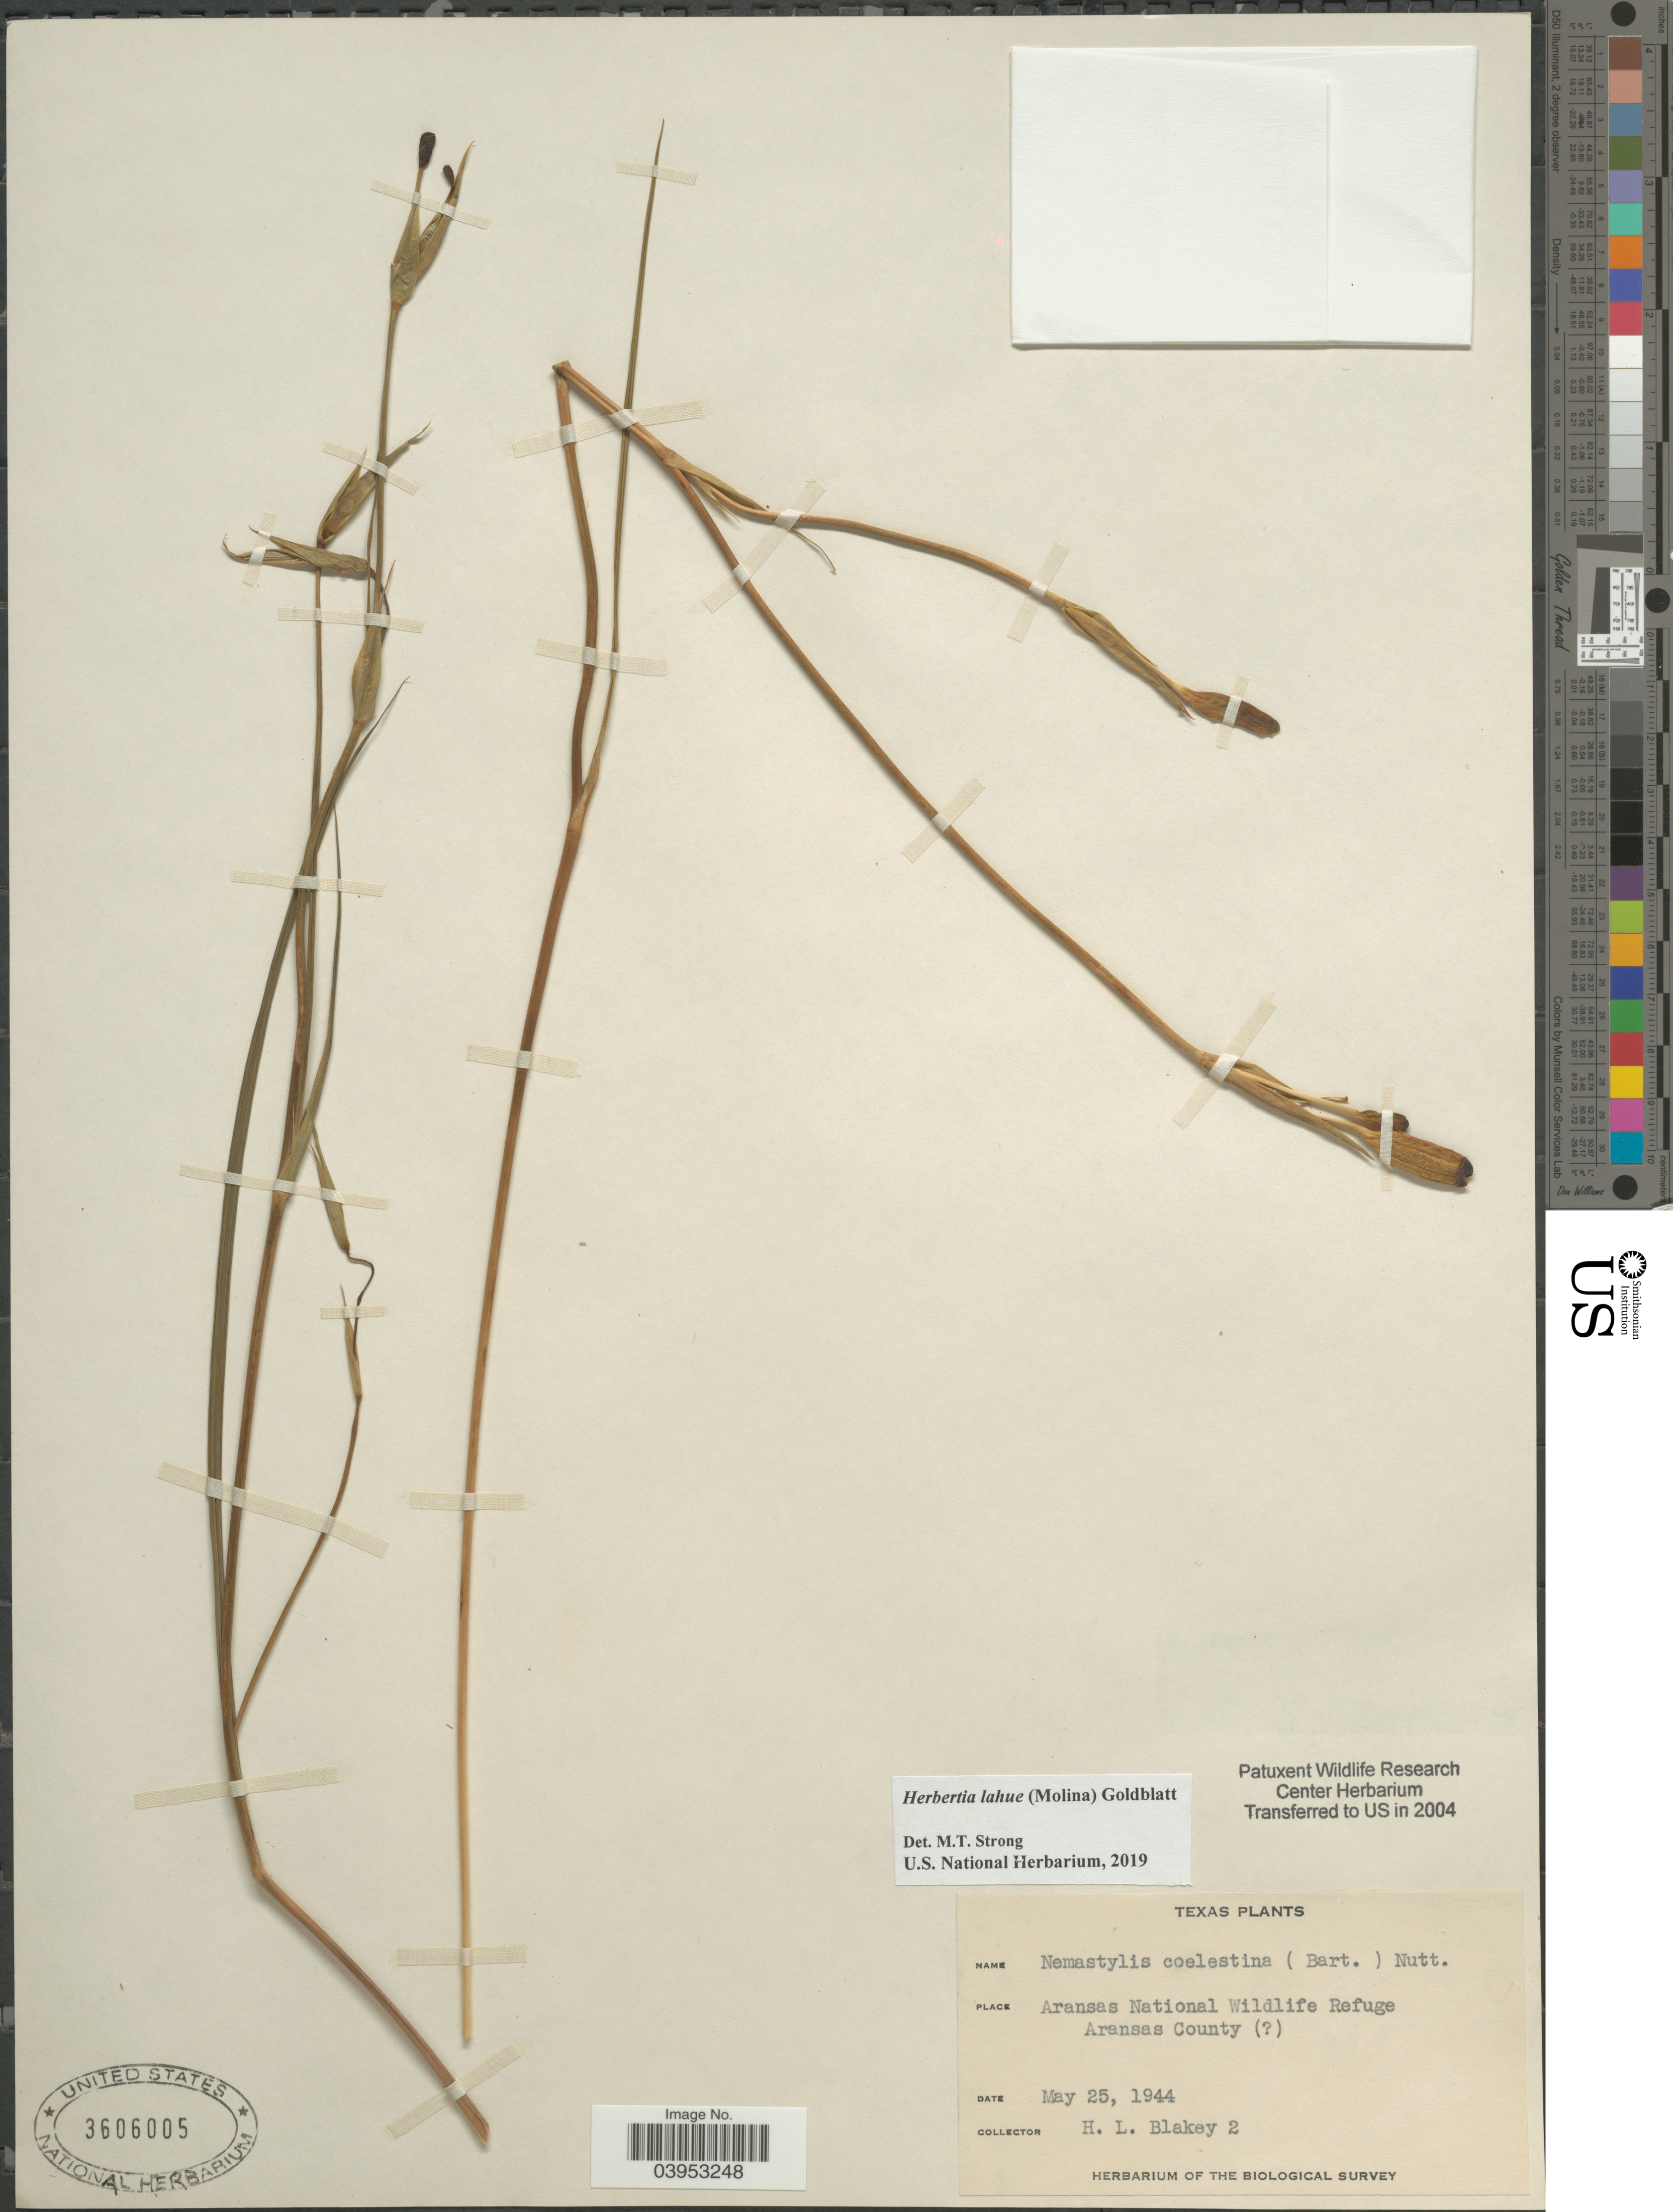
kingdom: Plantae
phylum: Tracheophyta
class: Liliopsida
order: Asparagales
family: Iridaceae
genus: Herbertia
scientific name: Herbertia lahue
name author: (Molina) Goldblatt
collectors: H. Blakey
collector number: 2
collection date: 1944-05-25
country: United States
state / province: Texas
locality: Aransas National Wildlife Refuge. Aransas County.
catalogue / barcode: US 3606005